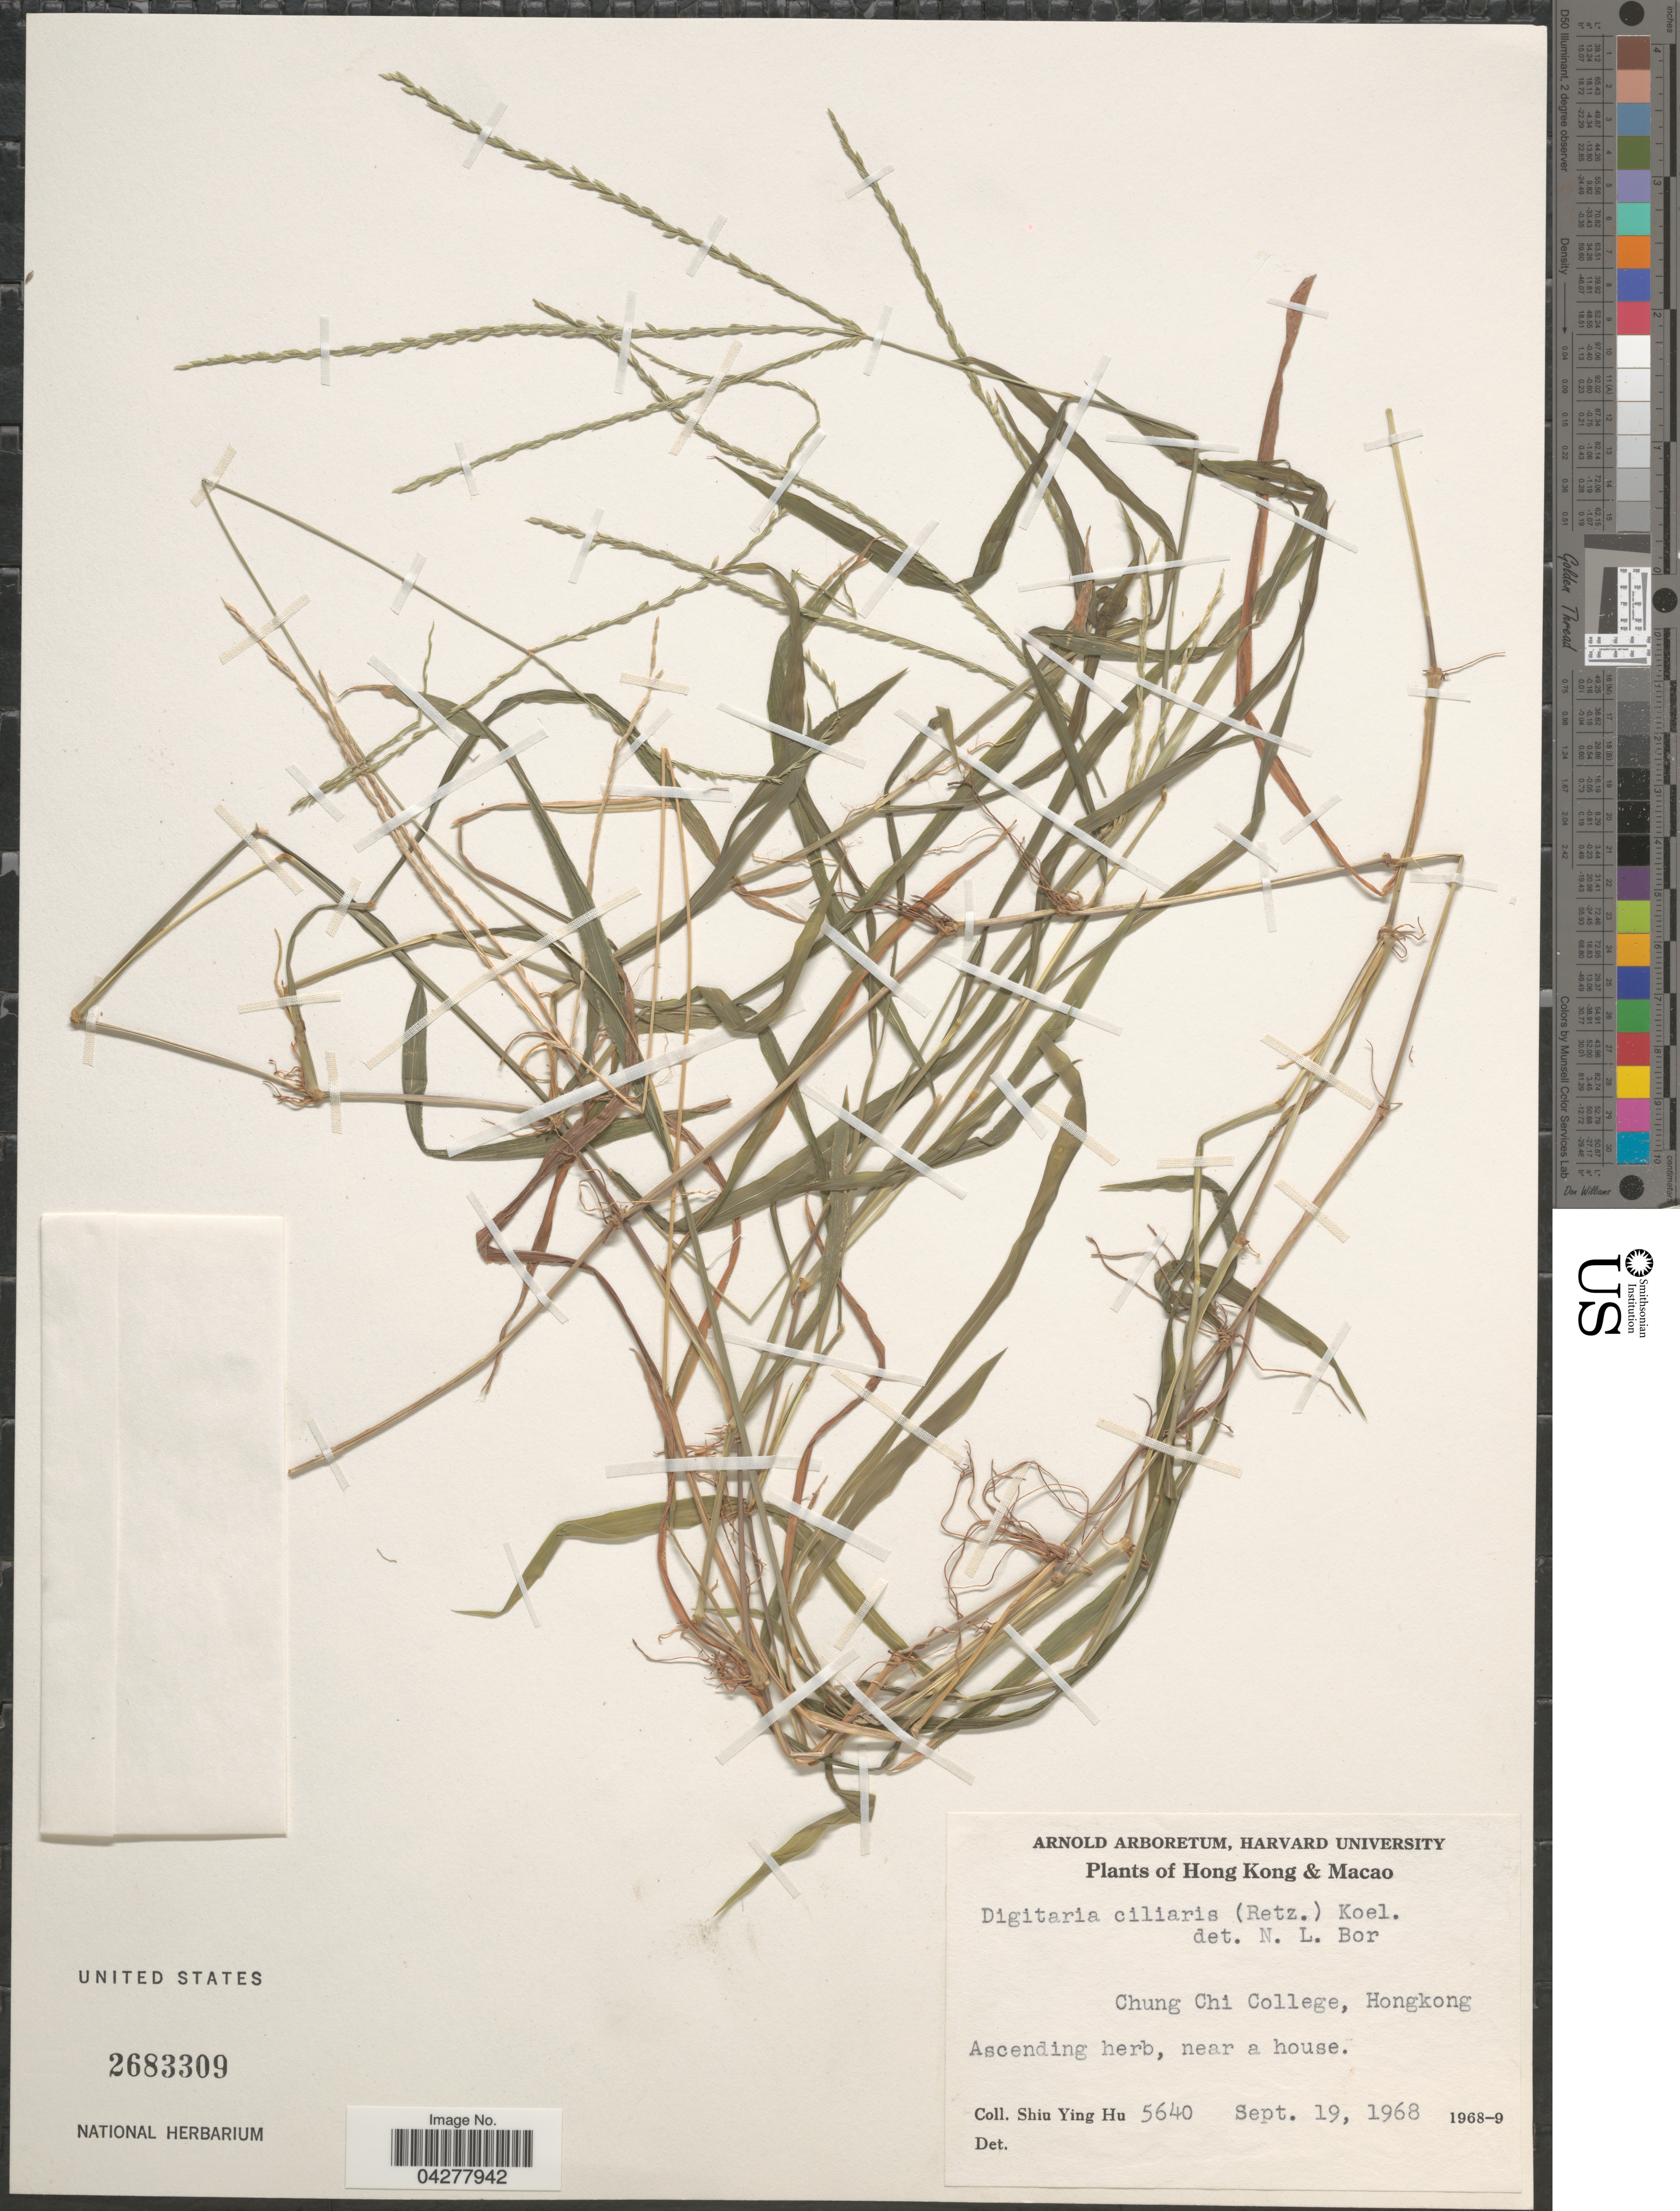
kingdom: Plantae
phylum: Tracheophyta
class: Liliopsida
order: Poales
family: Poaceae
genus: Digitaria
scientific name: Digitaria ciliaris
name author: (Retz.) Koeler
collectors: S. Y. Hu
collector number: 5640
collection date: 1968-09-19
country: China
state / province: Hong Kong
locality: Chung Chi College, Hongkong. Near a house.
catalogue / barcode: US 2683309